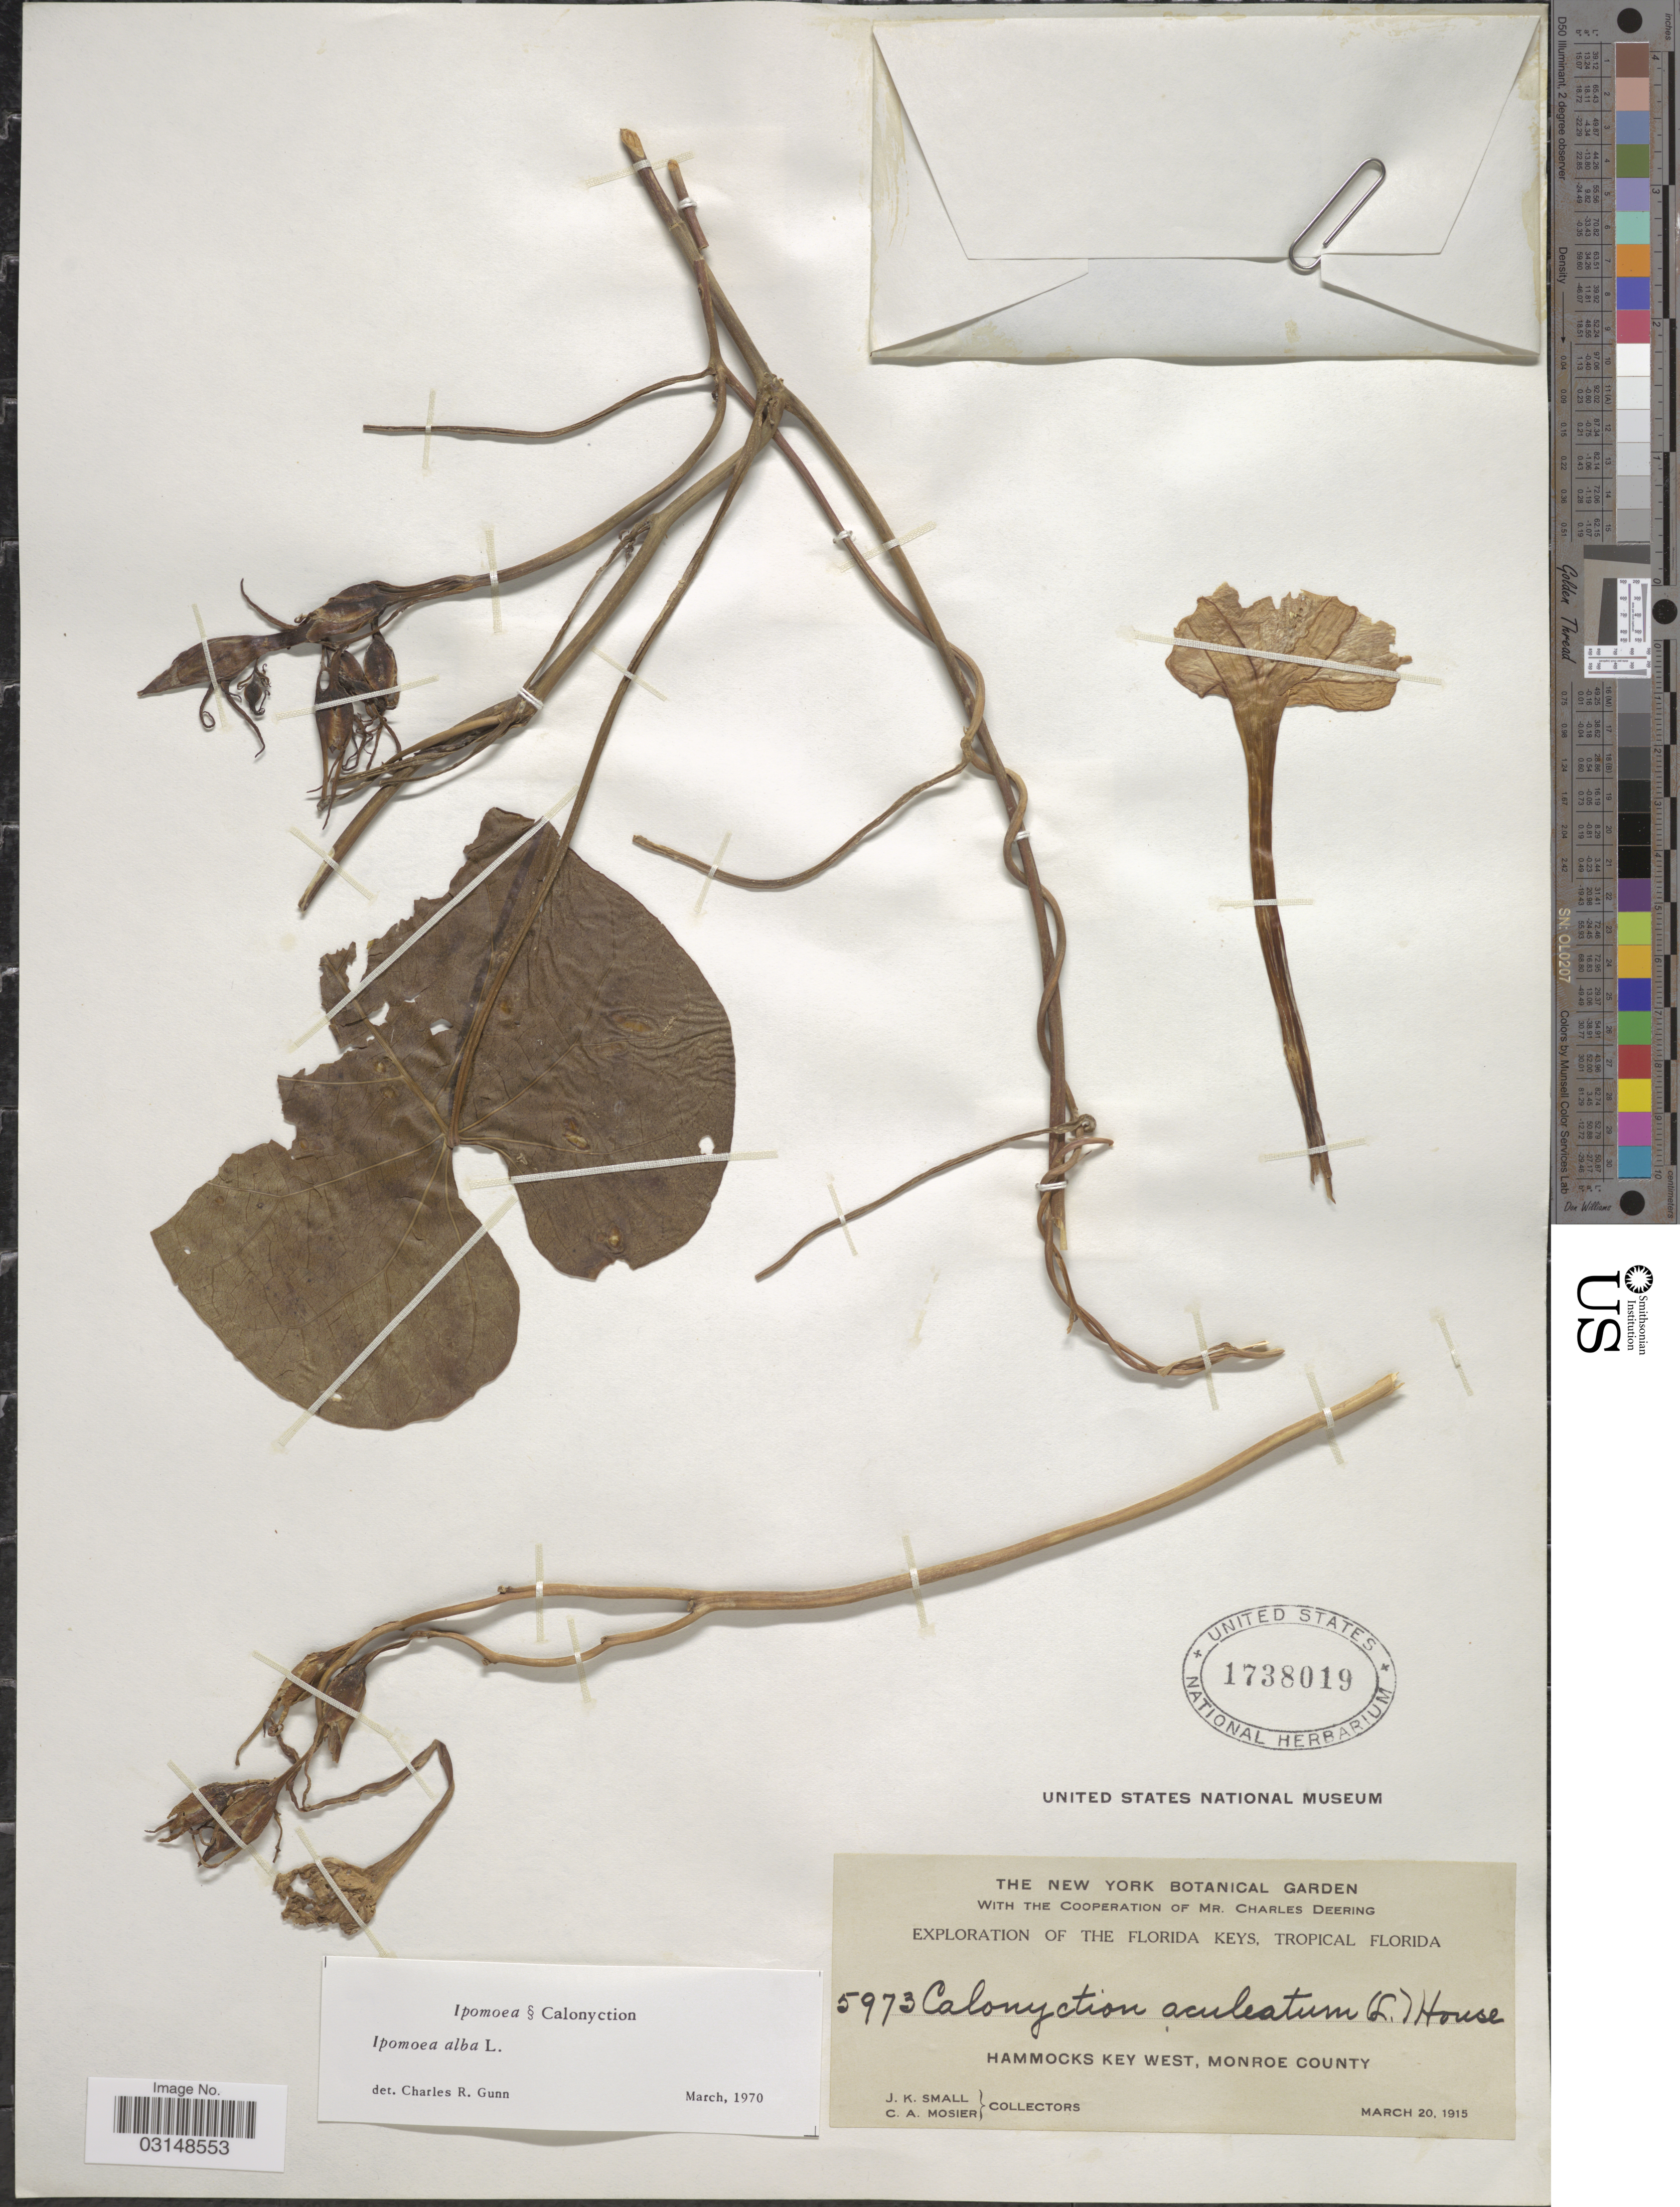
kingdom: Plantae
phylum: Tracheophyta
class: Magnoliopsida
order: Solanales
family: Convolvulaceae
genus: Ipomoea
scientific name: Ipomoea alba L.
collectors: J. K. Small & C. A. Mosier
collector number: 5973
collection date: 1915-03-20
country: United States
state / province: Florida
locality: The Florida Keys, Tropical Florida, Hammocks Key West, Monroe County.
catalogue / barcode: US 1738019